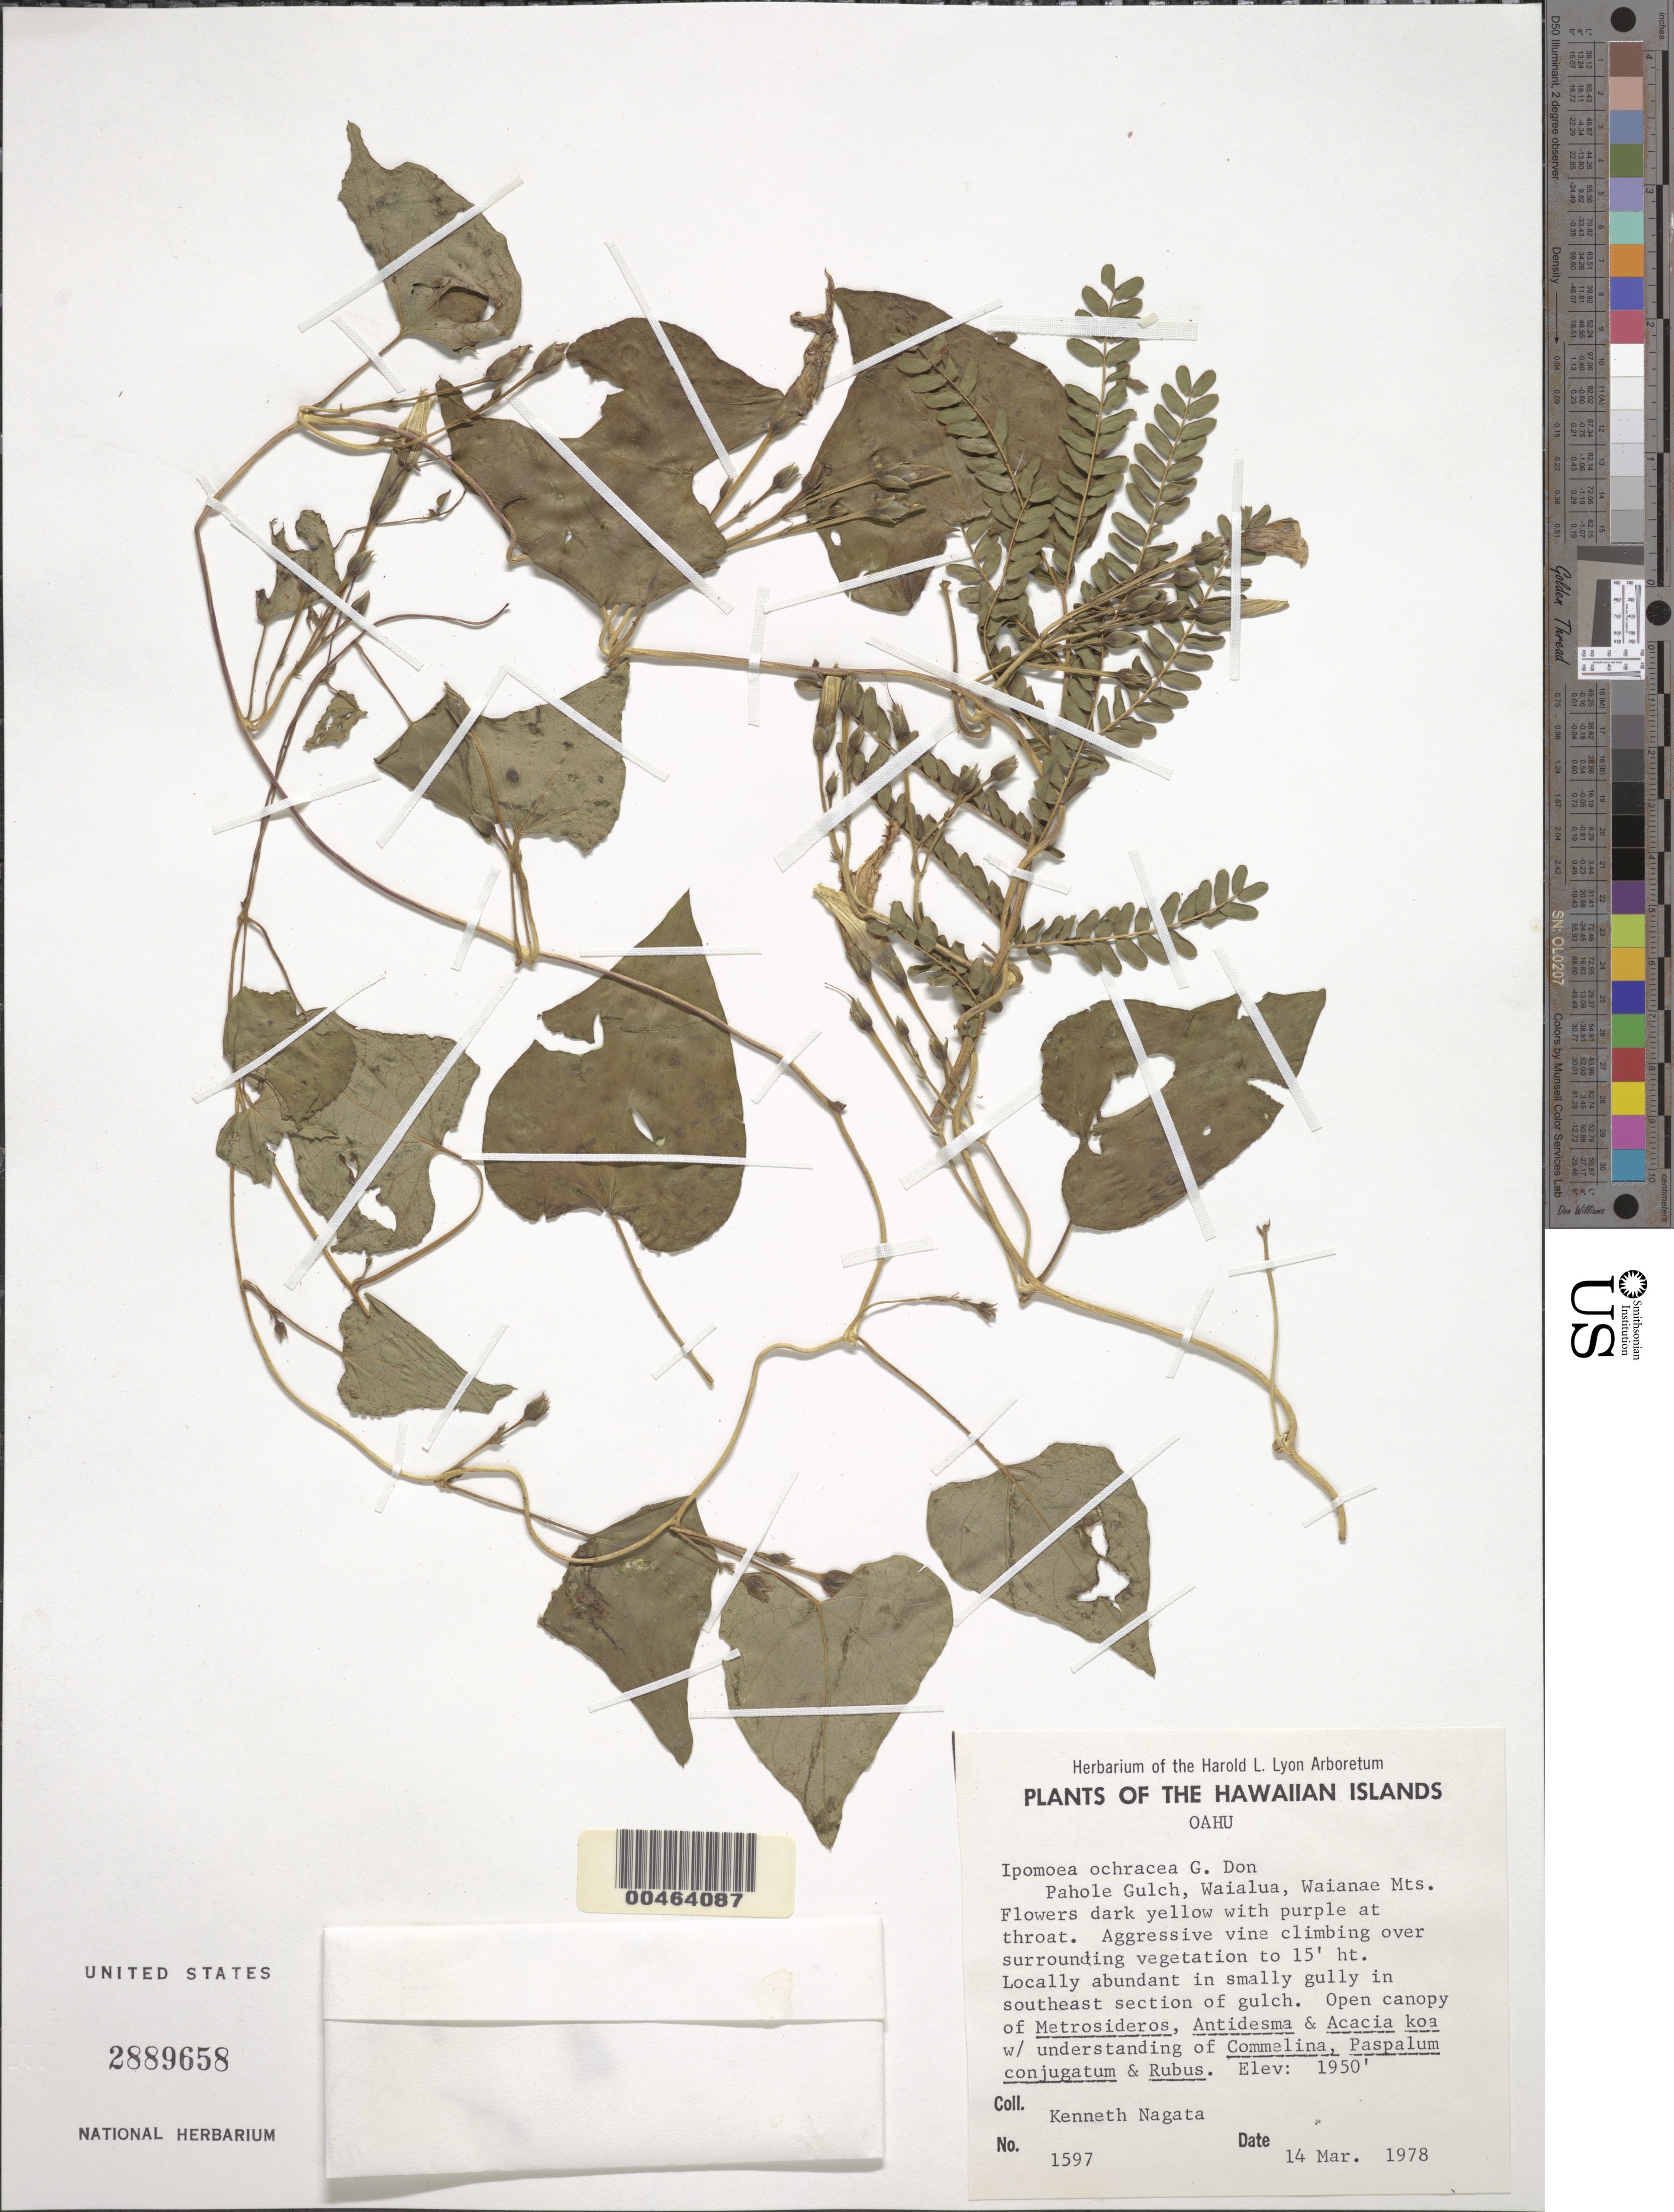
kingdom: Plantae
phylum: Tracheophyta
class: Magnoliopsida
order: Solanales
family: Convolvulaceae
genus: Ipomoea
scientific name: Ipomoea ochracea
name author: (Lindl.) G. Don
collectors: K. Nagata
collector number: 1597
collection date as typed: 14 Mar 1978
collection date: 1978-03-14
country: United States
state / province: Hawaii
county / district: Honolulu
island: Oahu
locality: Pahole Gulch, Waialua, Waianae Mts., abundant in small gully in southeast section of gulch.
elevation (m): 594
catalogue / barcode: US 2889658